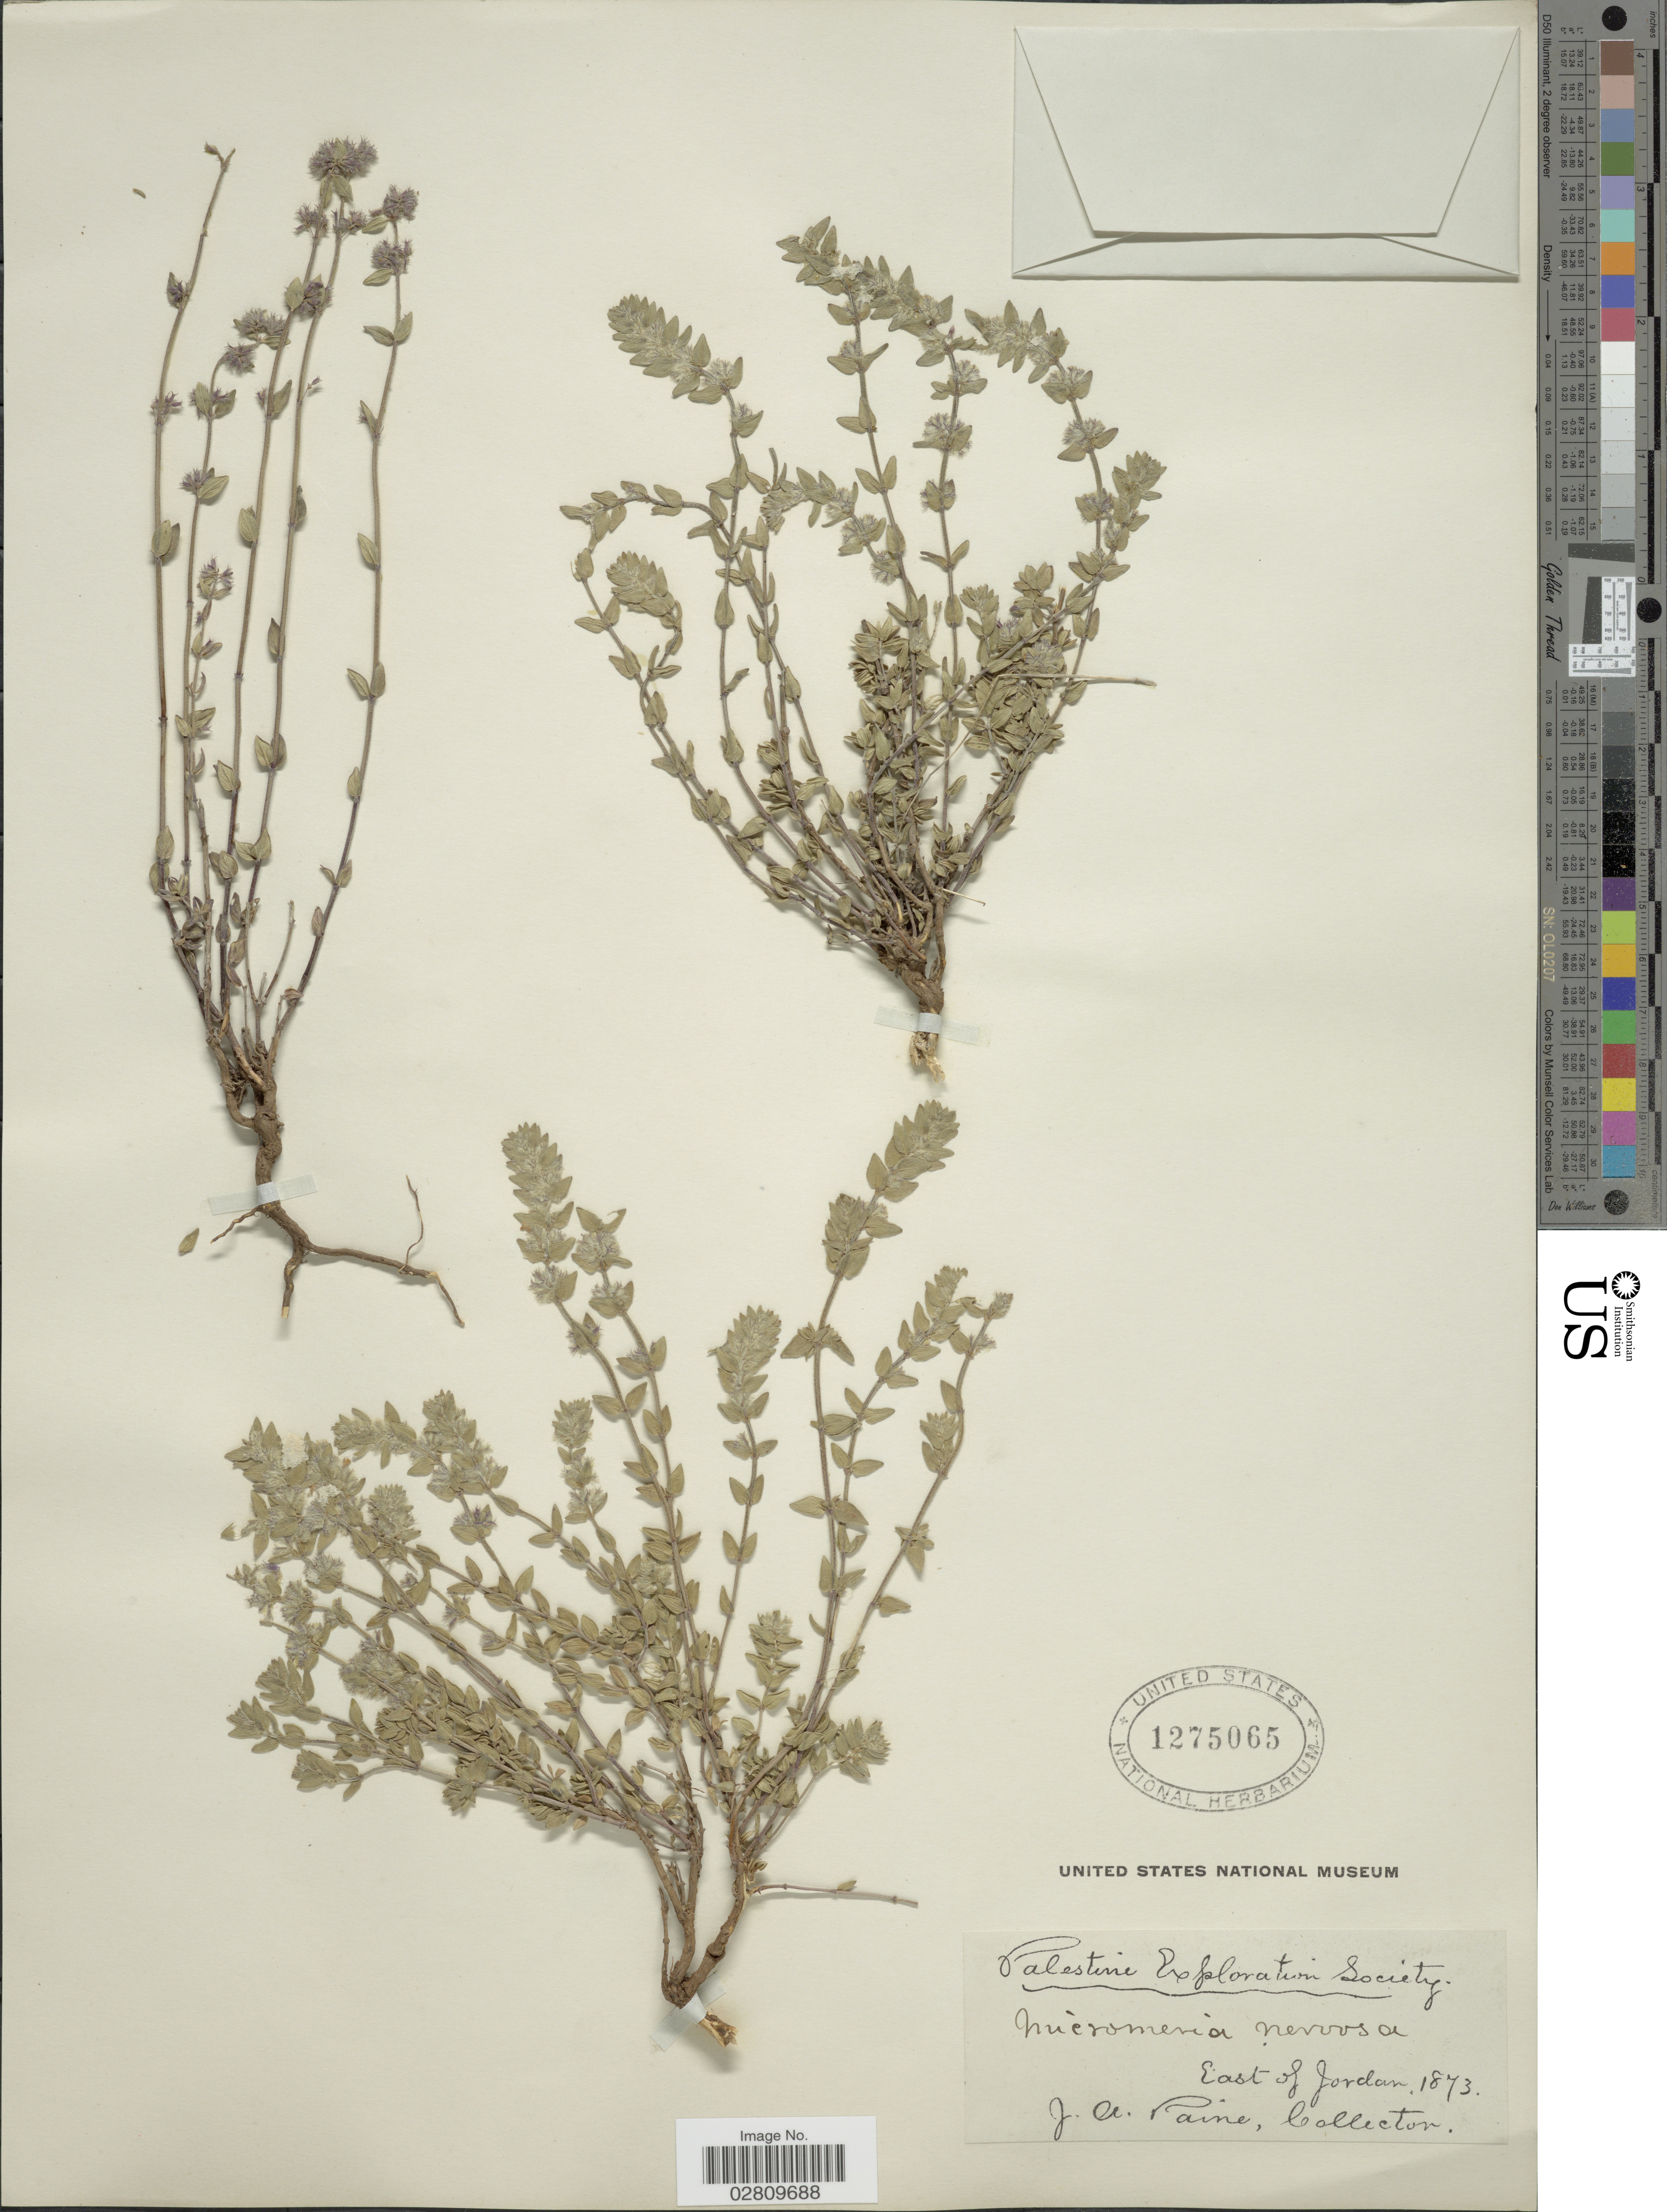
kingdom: Plantae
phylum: Tracheophyta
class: Magnoliopsida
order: Lamiales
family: Lamiaceae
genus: Micromeria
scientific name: Micromeria nervosa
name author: (Desf.) Benth.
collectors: J. A. Paine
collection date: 1873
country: Jordan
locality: Palestine. East of Jordan.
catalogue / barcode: US 1275065